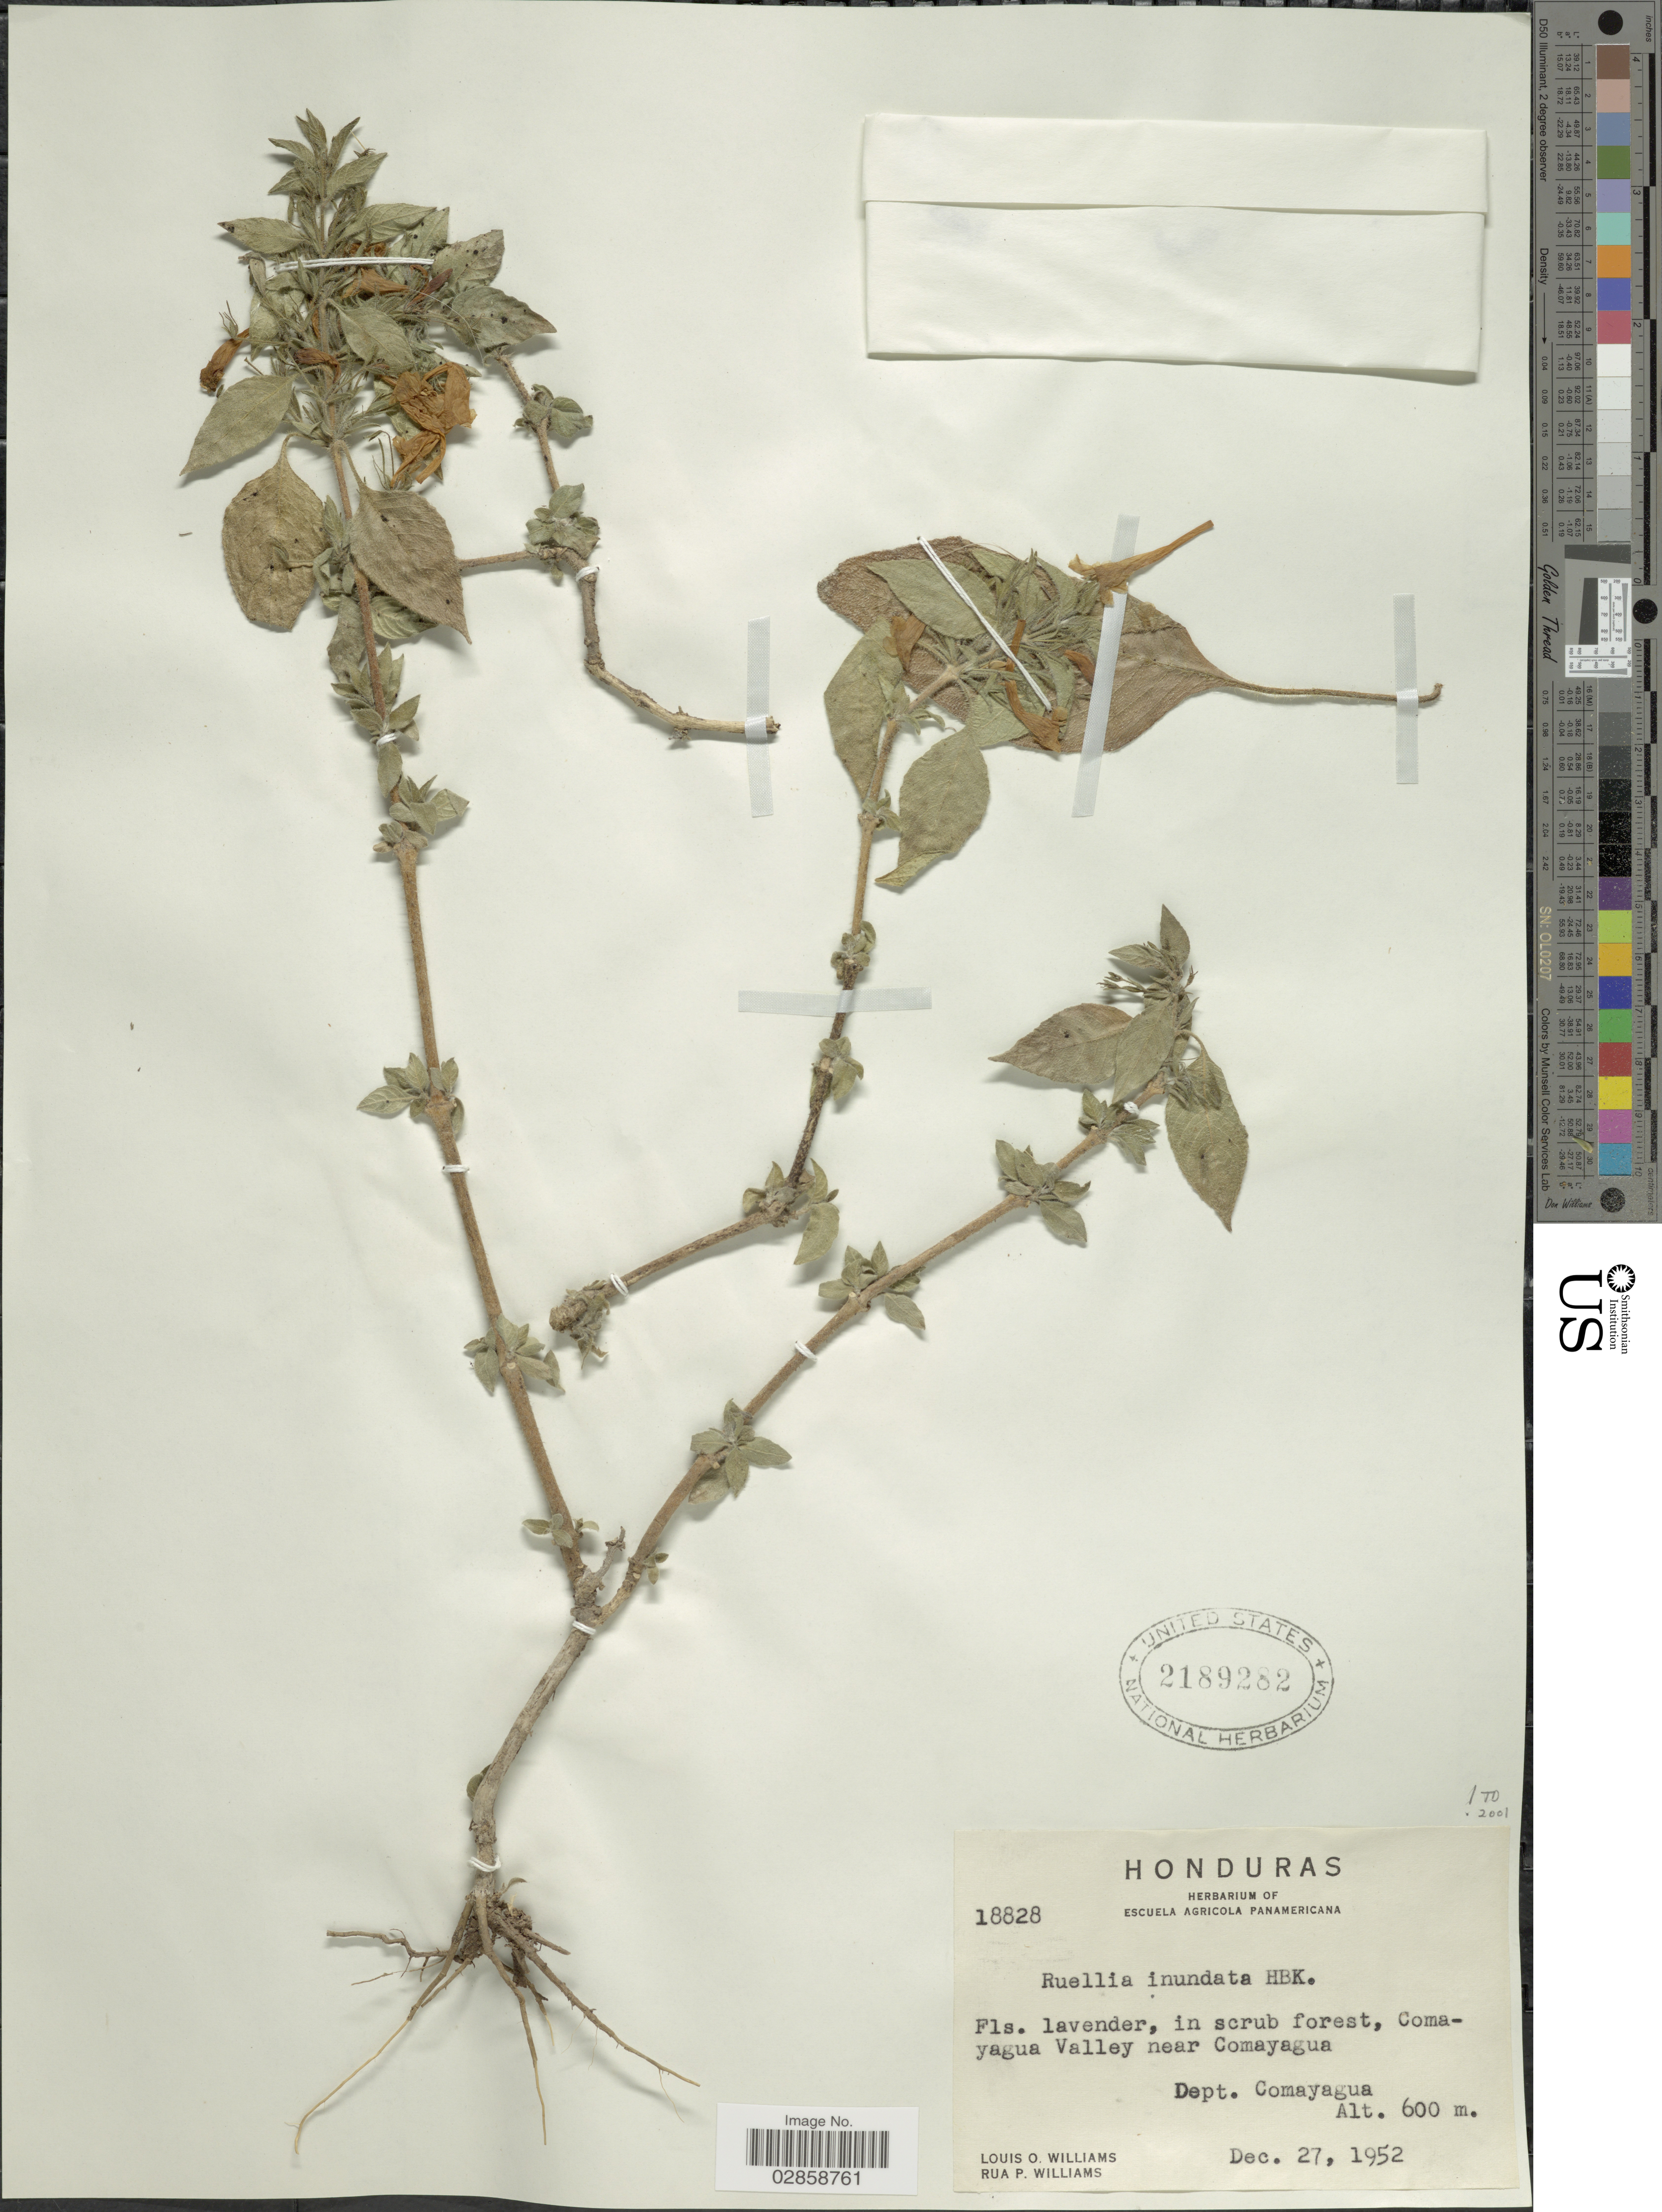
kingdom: Plantae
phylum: Tracheophyta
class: Magnoliopsida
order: Lamiales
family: Acanthaceae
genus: Ruellia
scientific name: Ruellia inundata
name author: Kunth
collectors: L. O. Williams & R. P. Williams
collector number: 18828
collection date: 1952-12-27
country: Honduras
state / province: Comayagua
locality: Comayagua Valley near Comayagua. Dept.Comayagua.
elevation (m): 600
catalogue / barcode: US 2189282